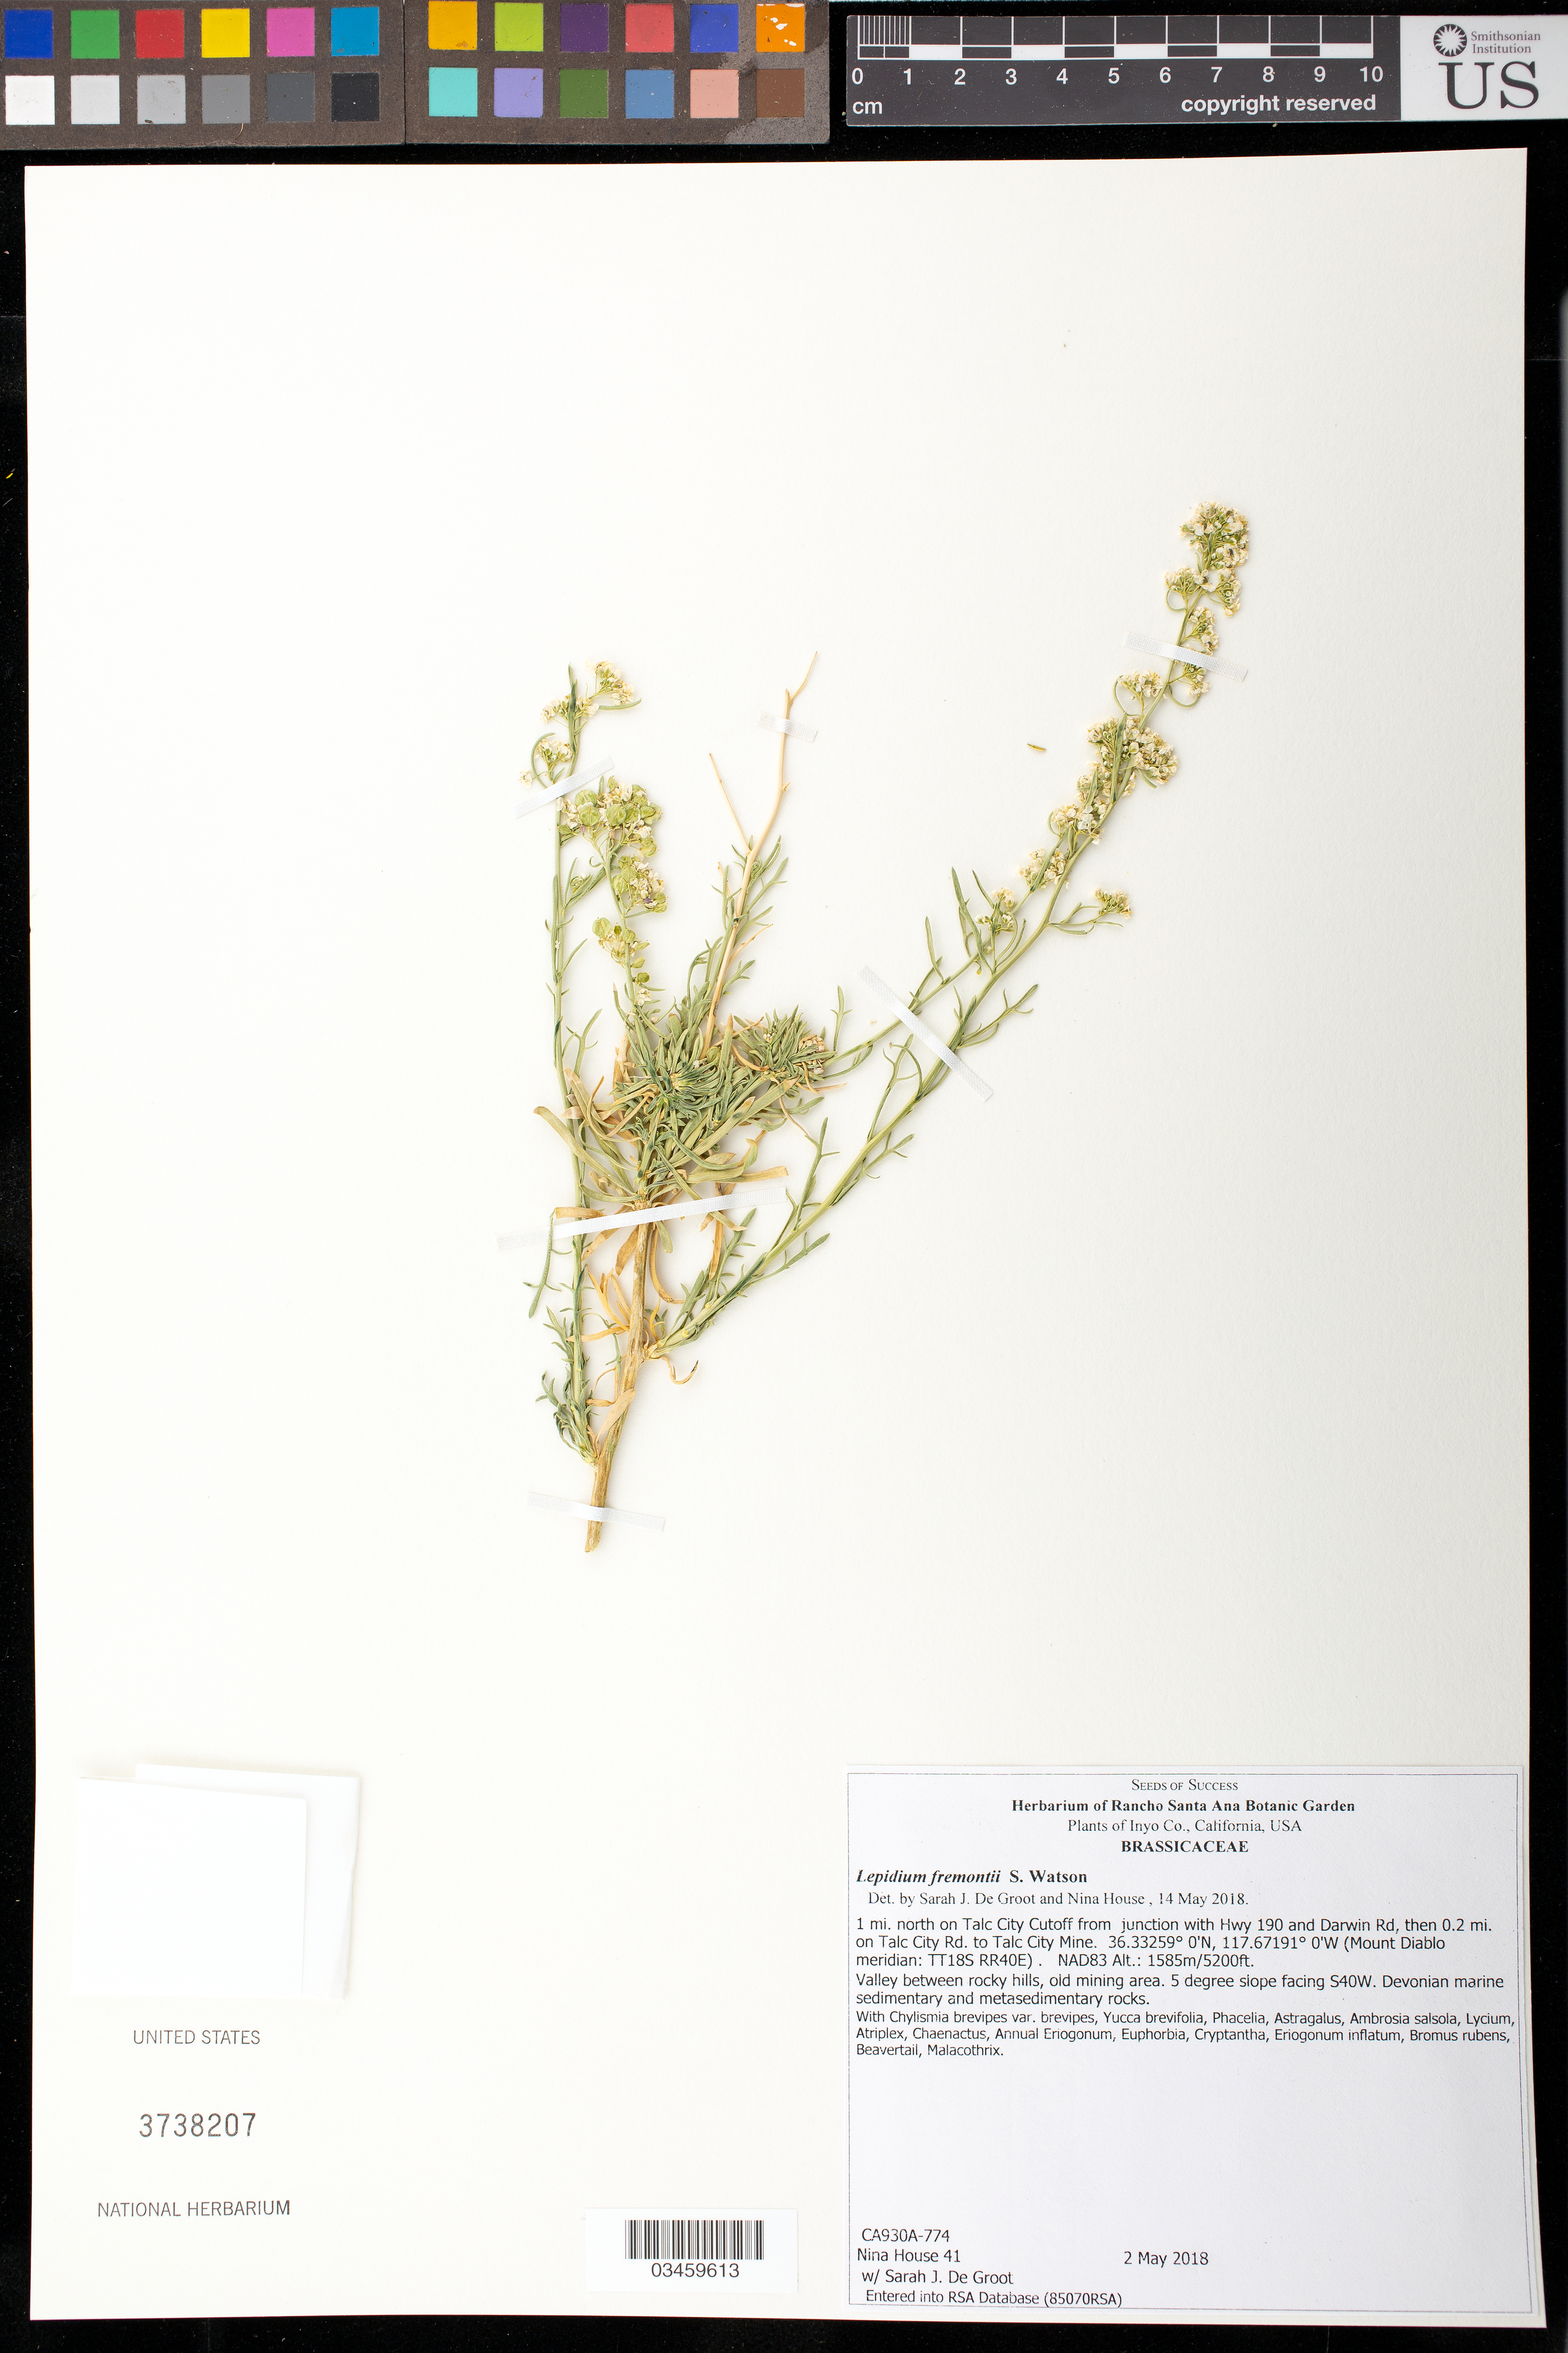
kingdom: Plantae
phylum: Tracheophyta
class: Magnoliopsida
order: Brassicales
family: Brassicaceae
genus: Lepidium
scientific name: Lepidium fremontii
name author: S. Watson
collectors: N. House & S. De Groot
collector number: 41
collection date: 2018-05-02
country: United States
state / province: California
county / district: Inyo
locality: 1 mi N on Talc City Cutoff from jct with Hwy 190 and Darwin Rd, then 0.2 mi on Talc City Rd to Talc City Mine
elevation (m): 1585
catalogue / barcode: US 3738207